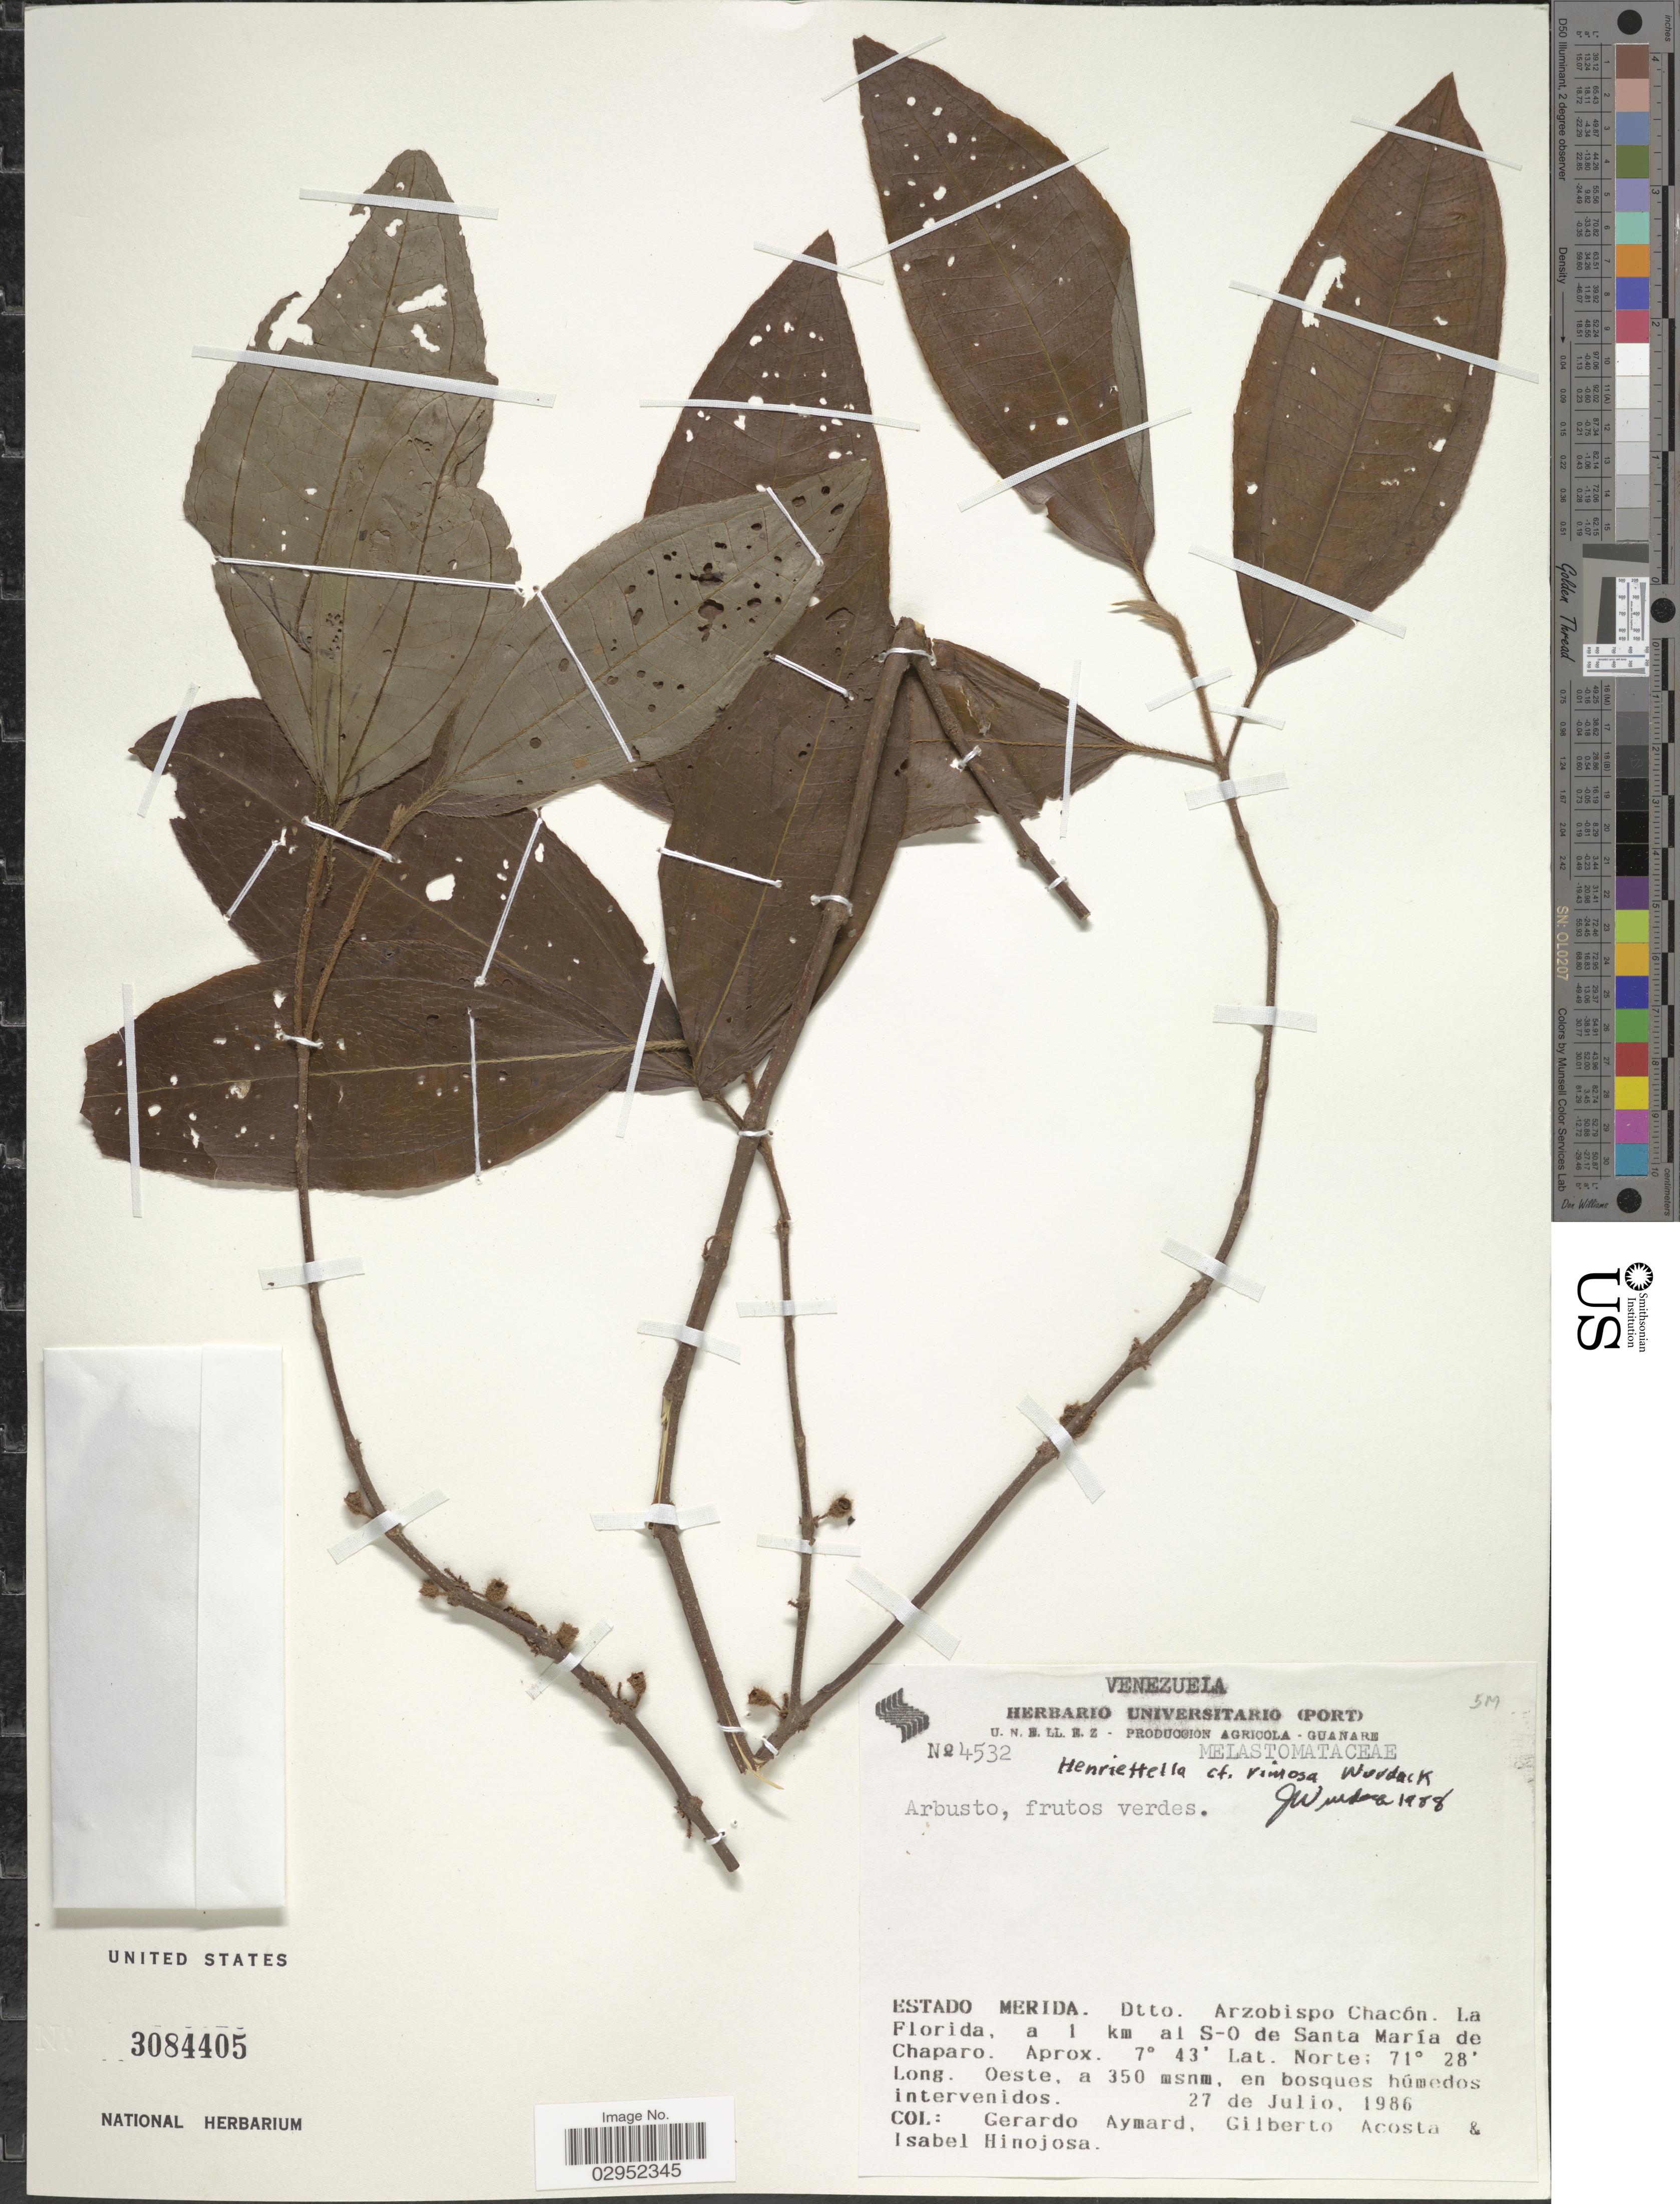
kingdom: Plantae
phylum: Tracheophyta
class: Magnoliopsida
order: Myrtales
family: Melastomataceae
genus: Henriettea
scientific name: Henriettea rimosa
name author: (Wurdack) Penneys et al.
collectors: G. Acosta & I. Hinojosa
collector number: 4532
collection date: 1986-07-27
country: Venezuela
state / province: Mérida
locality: Dtto. Arzobispo Chacón. La Florida.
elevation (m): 350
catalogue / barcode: US 3084405